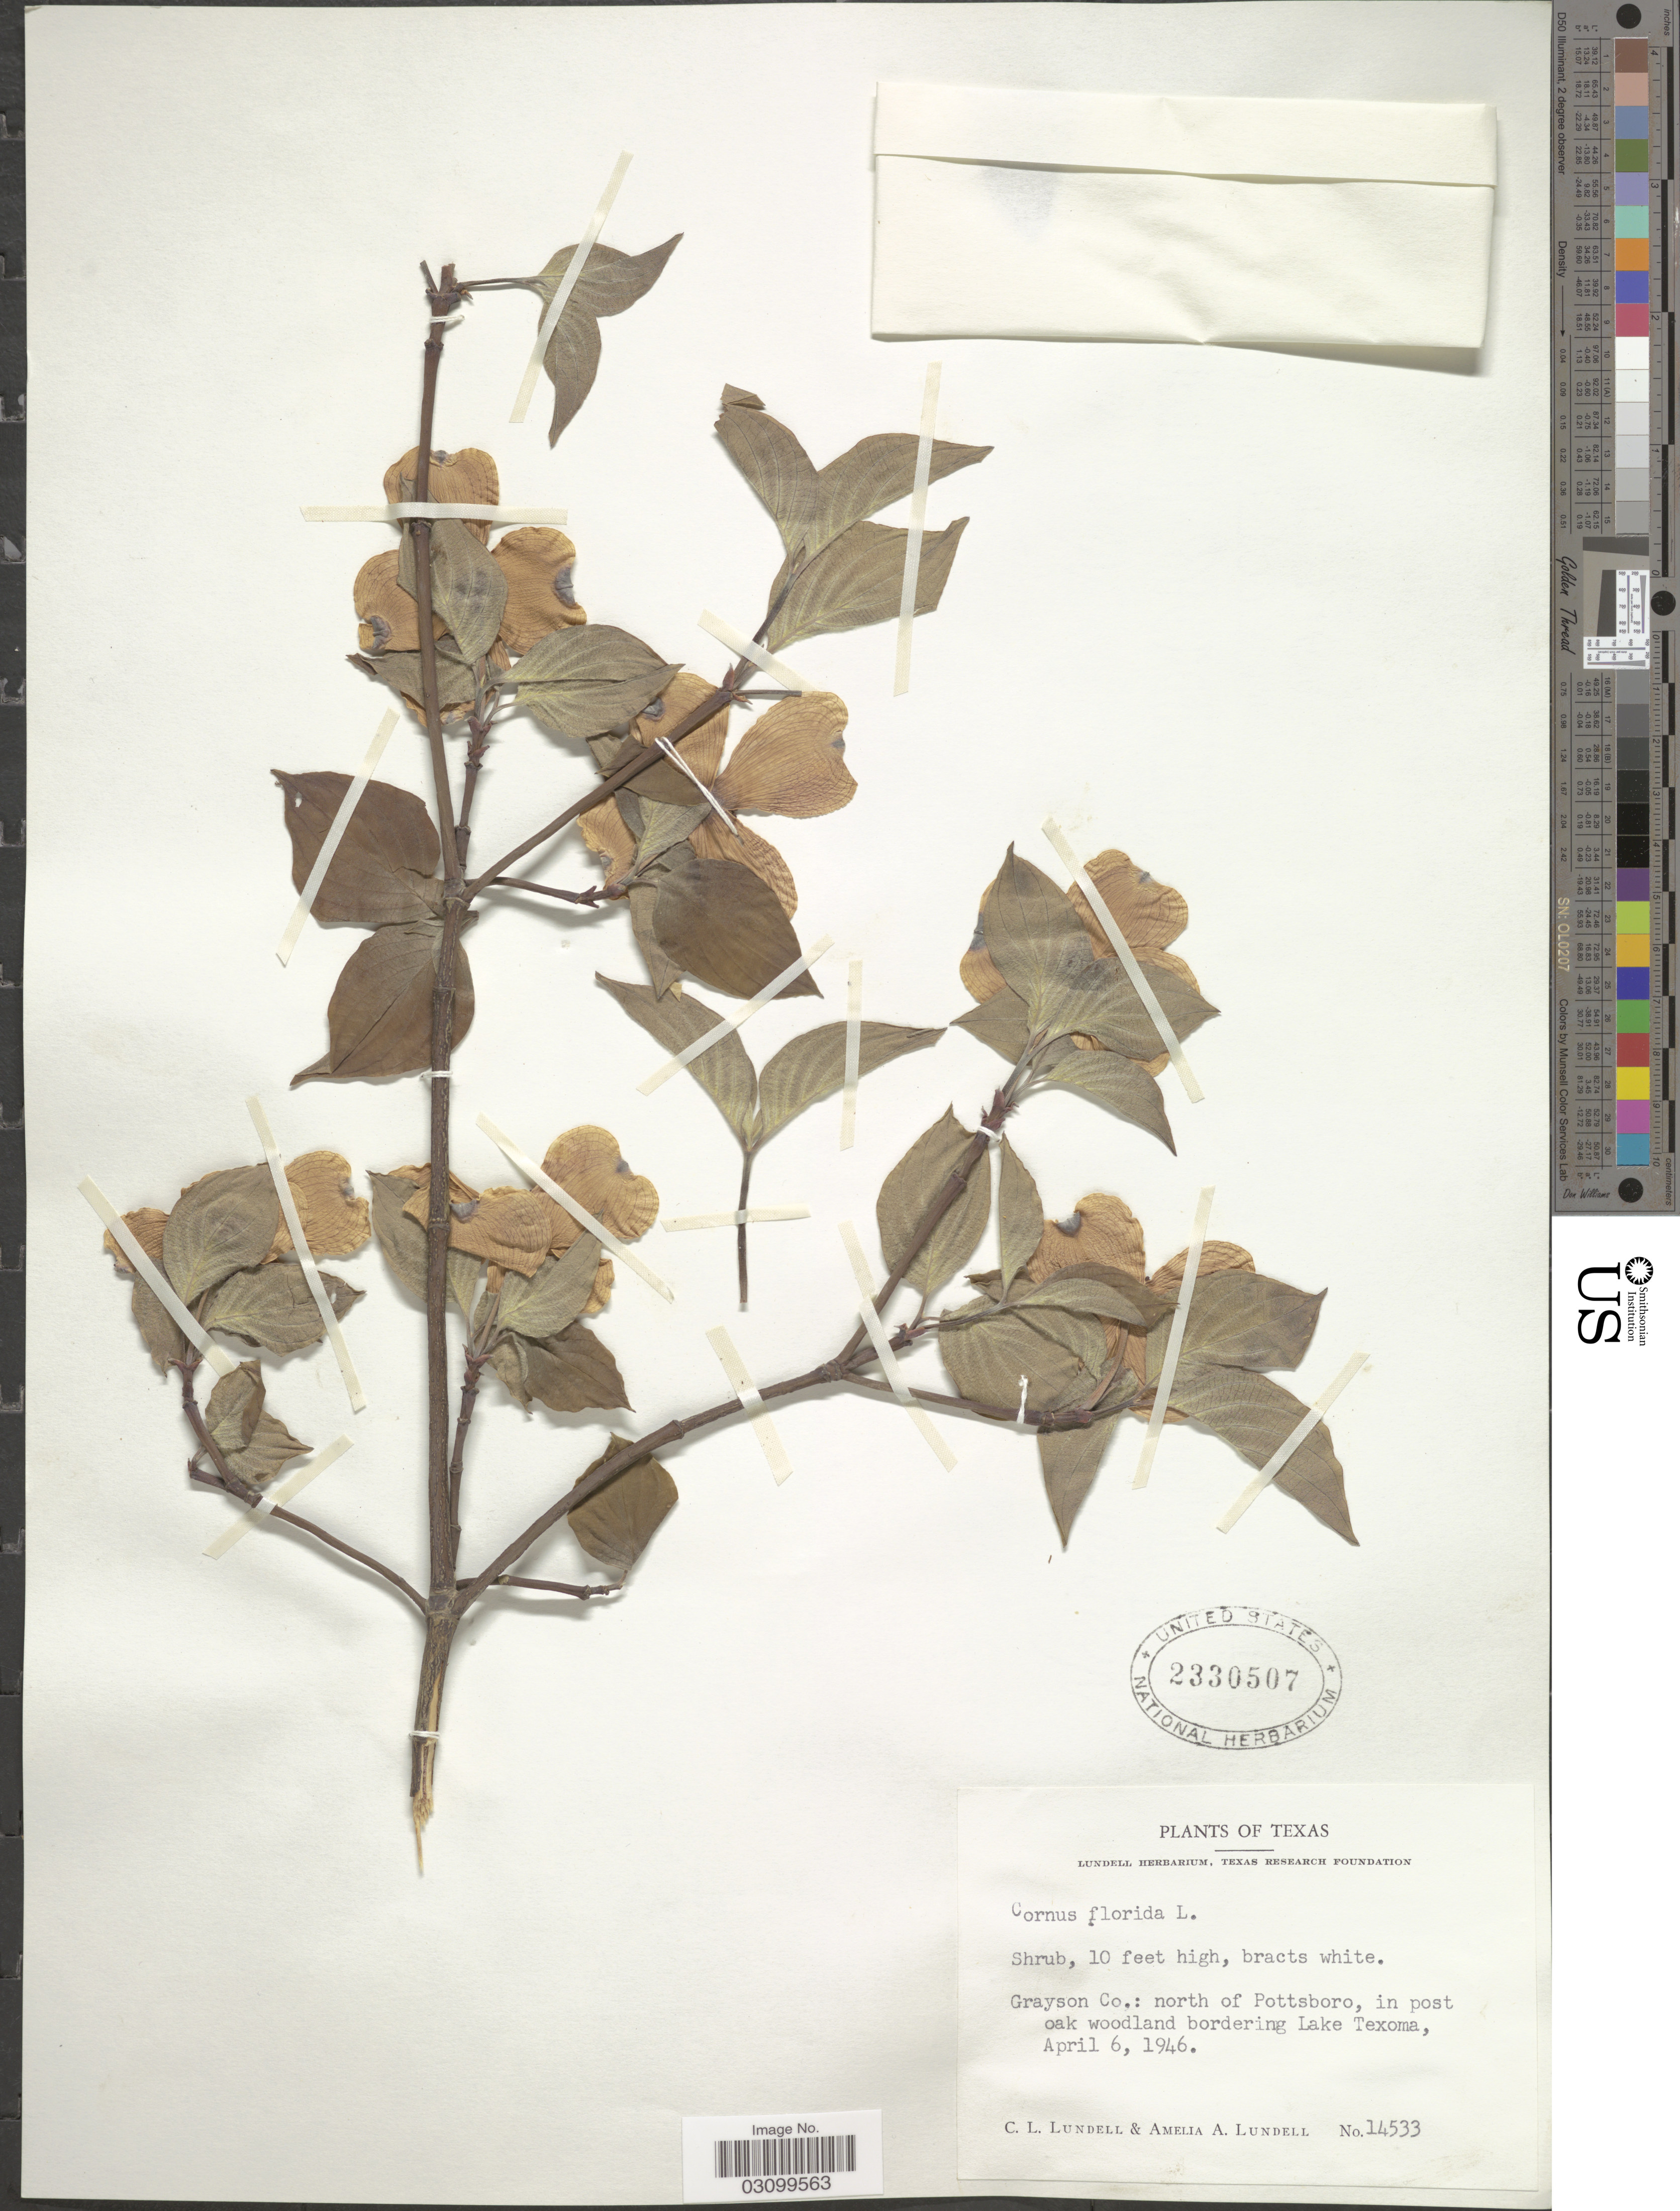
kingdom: Plantae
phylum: Tracheophyta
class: Magnoliopsida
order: Cornales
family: Cornaceae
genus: Cornus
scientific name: Cornus florida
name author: L.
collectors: C. L. Lundell & A. A. Lundell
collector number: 14533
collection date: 1946-04-06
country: United States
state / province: Texas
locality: Grayson Co.: north of Pottsboro, in post oak woodland bordering Lake Texoma.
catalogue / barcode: US 2330507